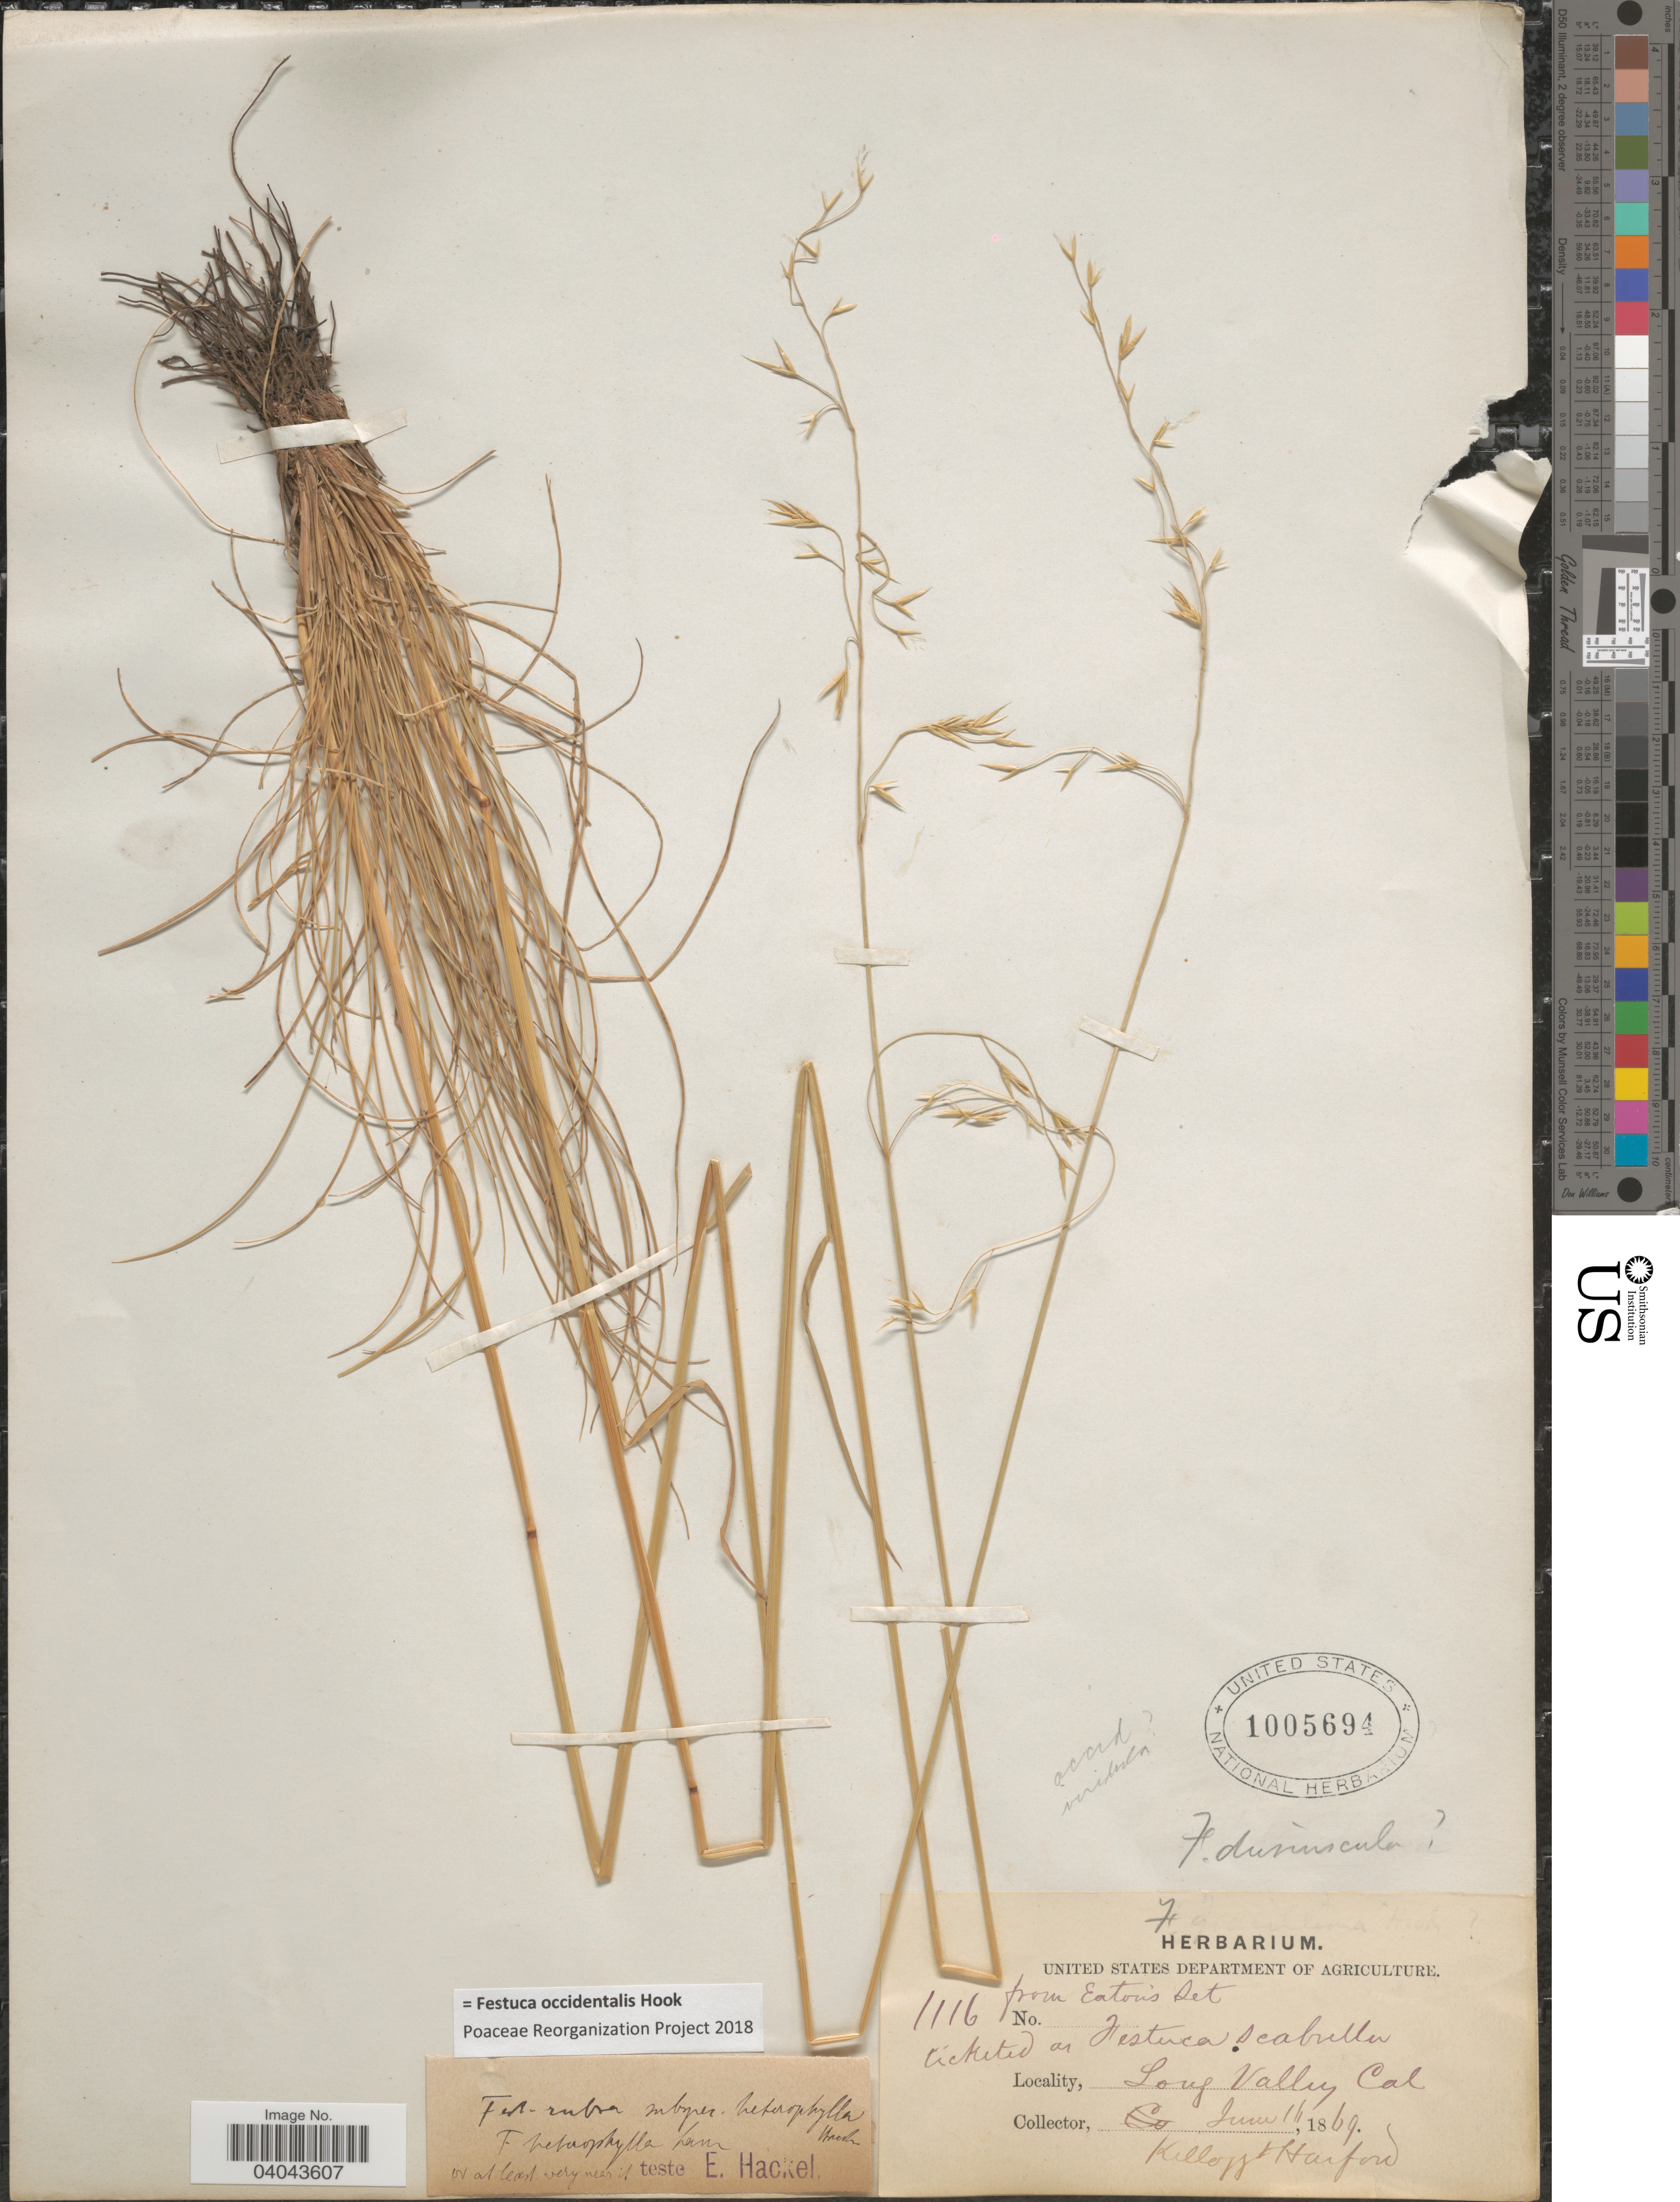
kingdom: Plantae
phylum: Tracheophyta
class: Liliopsida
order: Poales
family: Poaceae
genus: Festuca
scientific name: Festuca occidentalis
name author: Hook.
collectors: -- Kellogg & Harford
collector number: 1116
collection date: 1869-06-16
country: United States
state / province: California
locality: Loup Valley.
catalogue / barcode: US 1005694